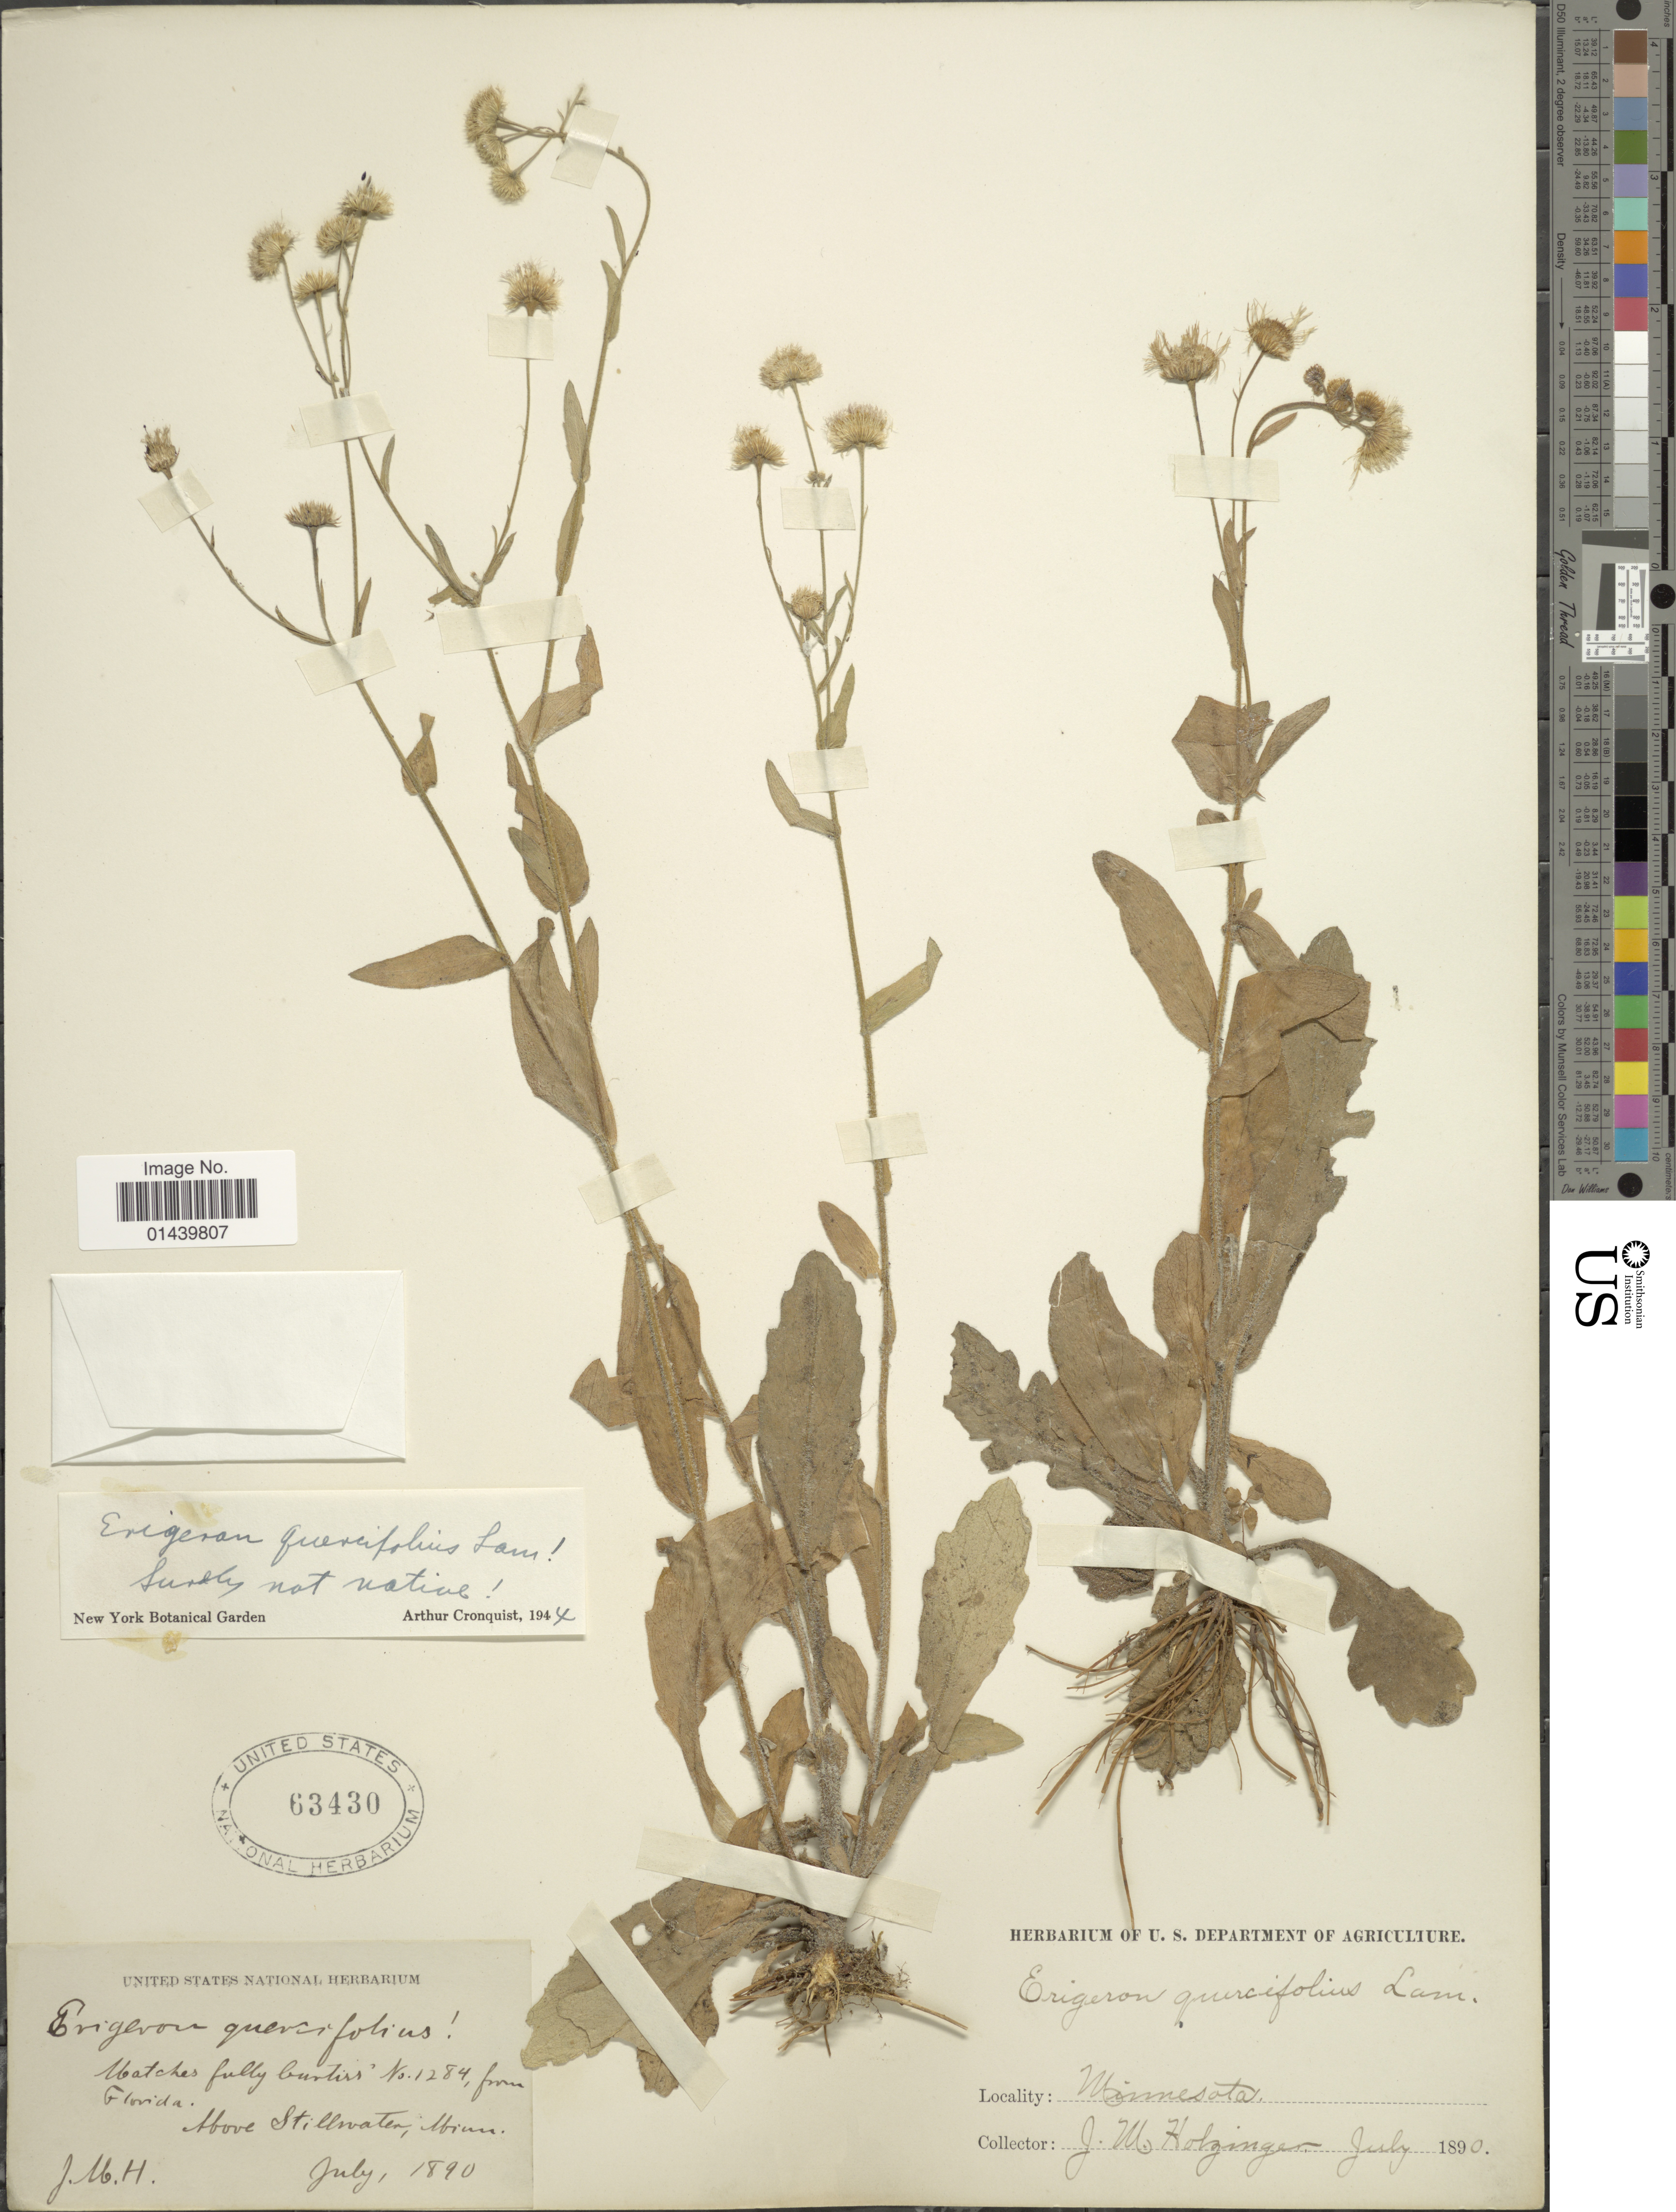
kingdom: Plantae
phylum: Tracheophyta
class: Magnoliopsida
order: Asterales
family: Asteraceae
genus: Erigeron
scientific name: Erigeron quercifolius Lam.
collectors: J. M. Holzinger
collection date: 1890-07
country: United States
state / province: Minnesota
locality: Above Stillwater, Minn.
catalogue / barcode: US 63430